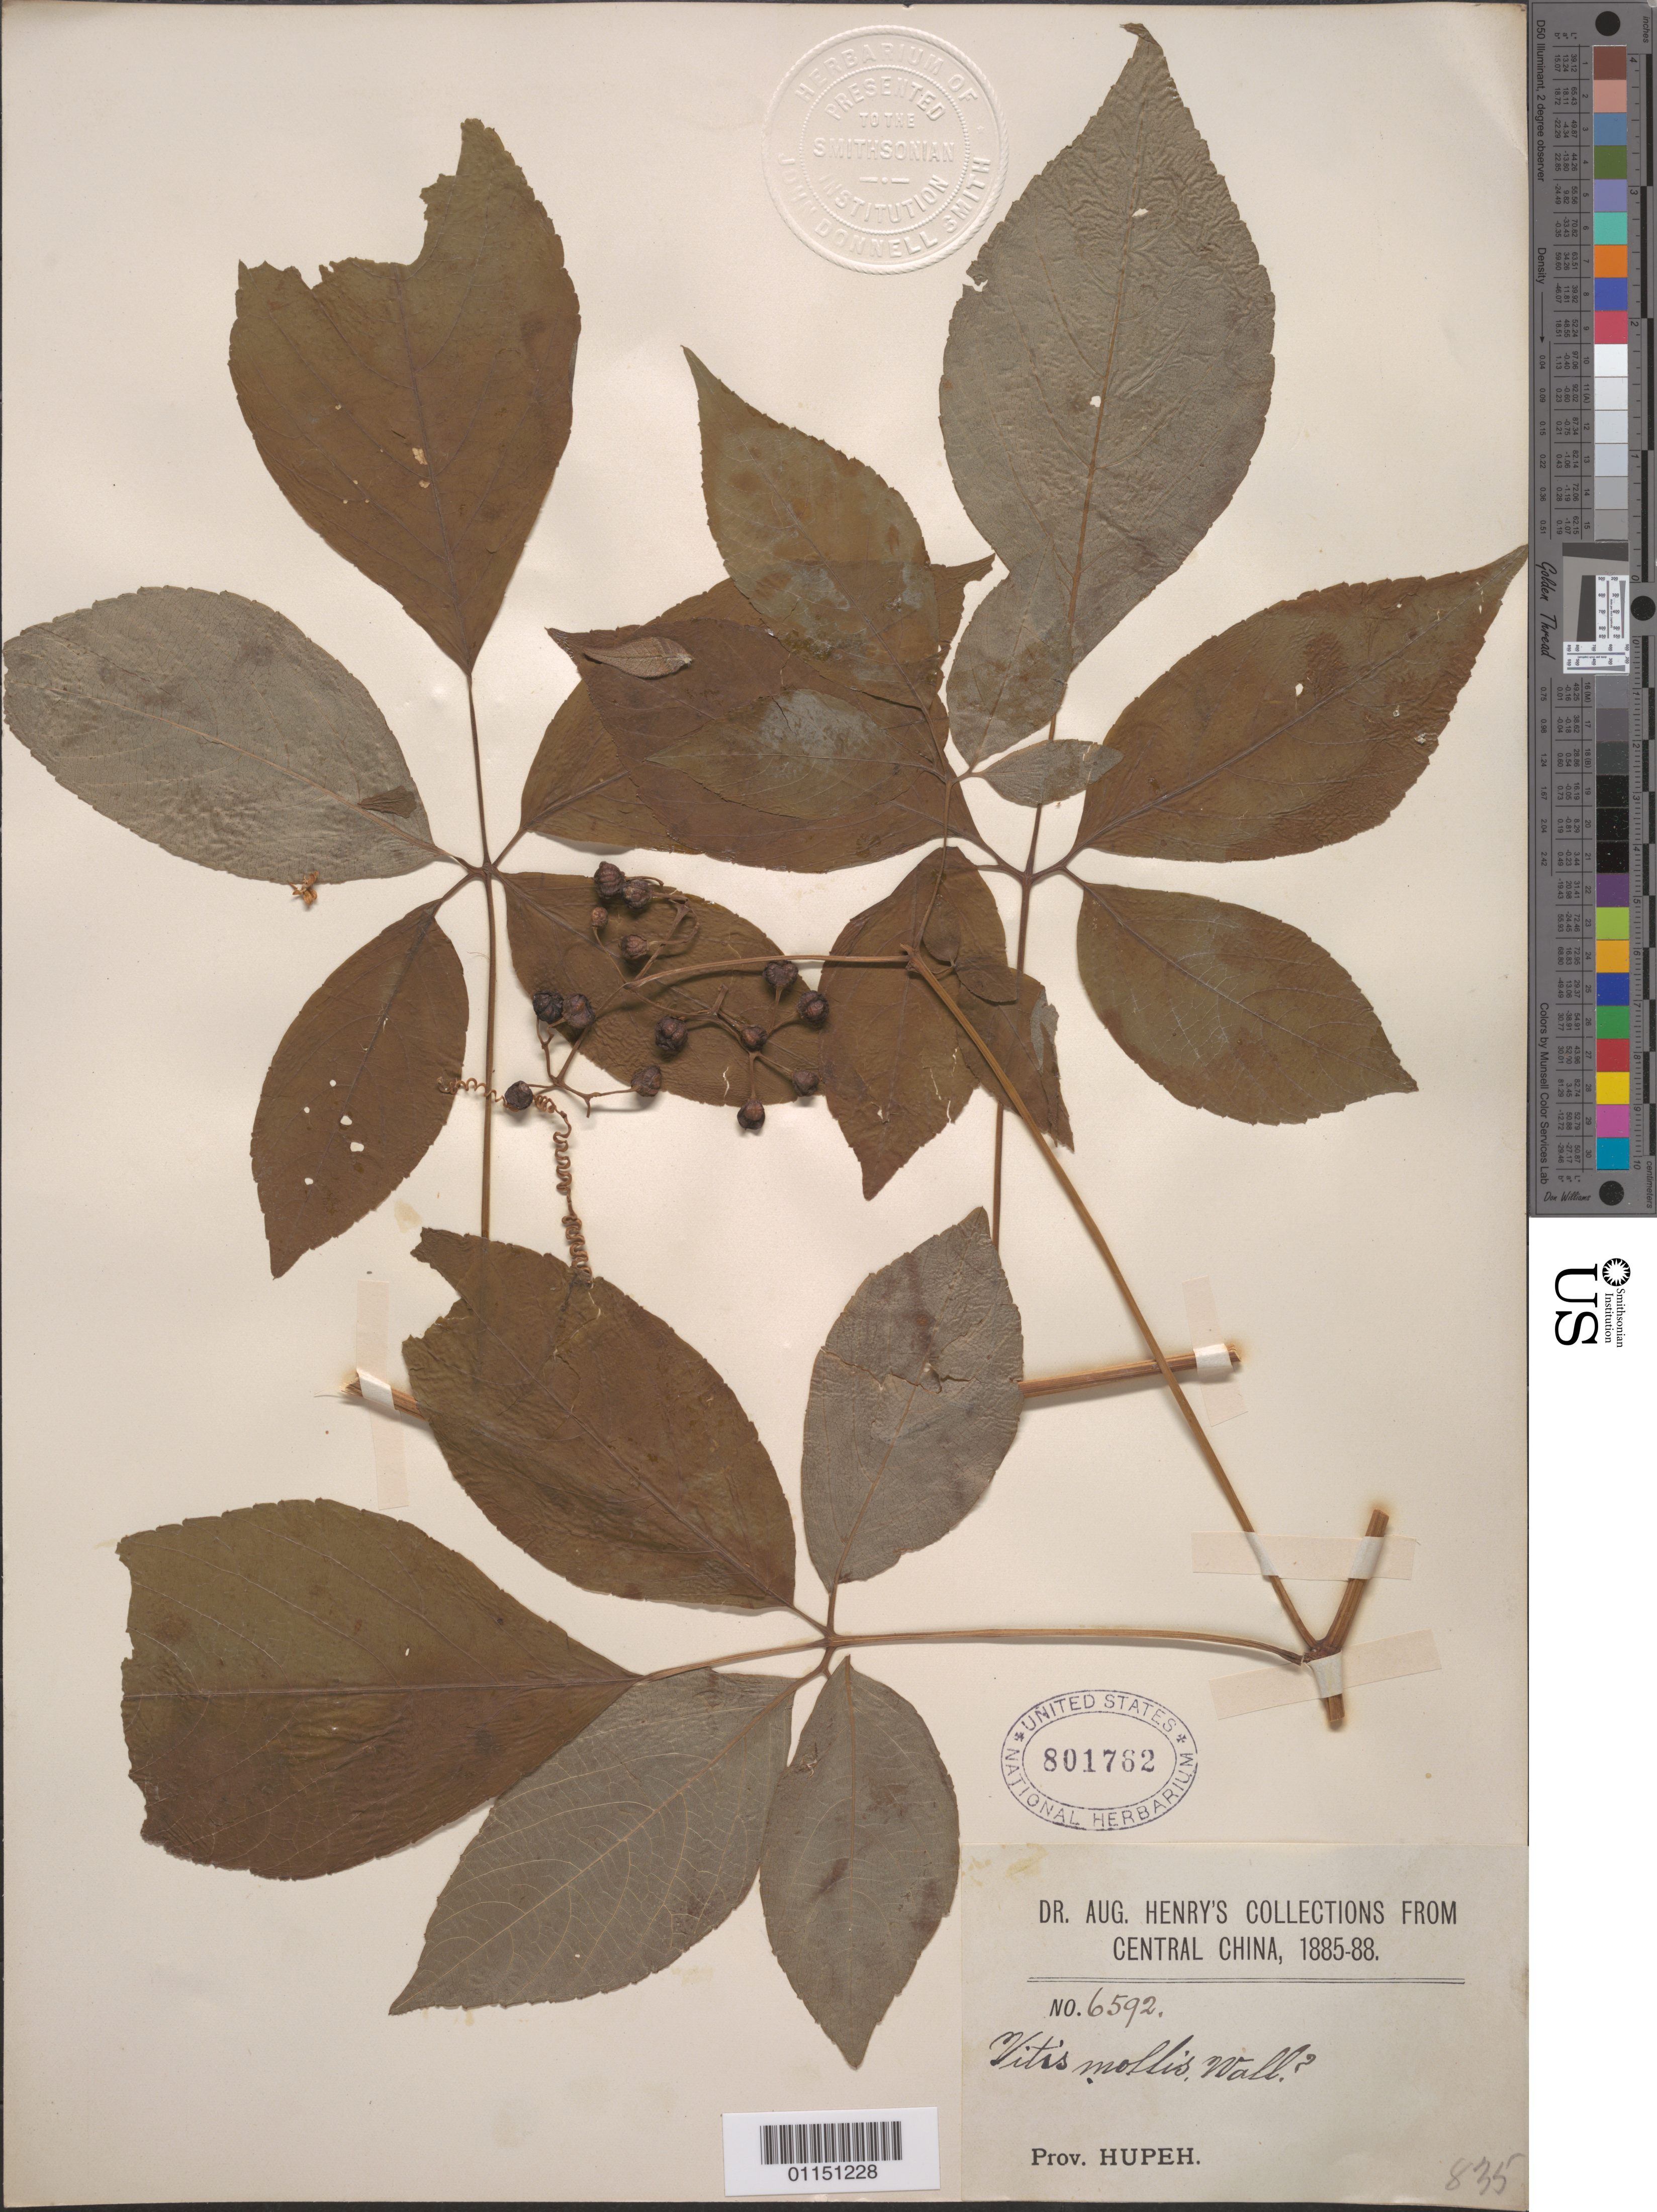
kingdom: Plantae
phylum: Tracheophyta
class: Magnoliopsida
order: Vitales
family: Vitaceae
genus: Causonis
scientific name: Causonis mollis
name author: (M.A. Lawson ex Wall.) Parmar & J. Wen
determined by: Wagner, W. L., (BOT), Smithsonian Institution - National Museum of Natural History (UNITED STATES)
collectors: A. Henry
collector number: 6592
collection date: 1885/1888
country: China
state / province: Hubei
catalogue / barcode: US 801782